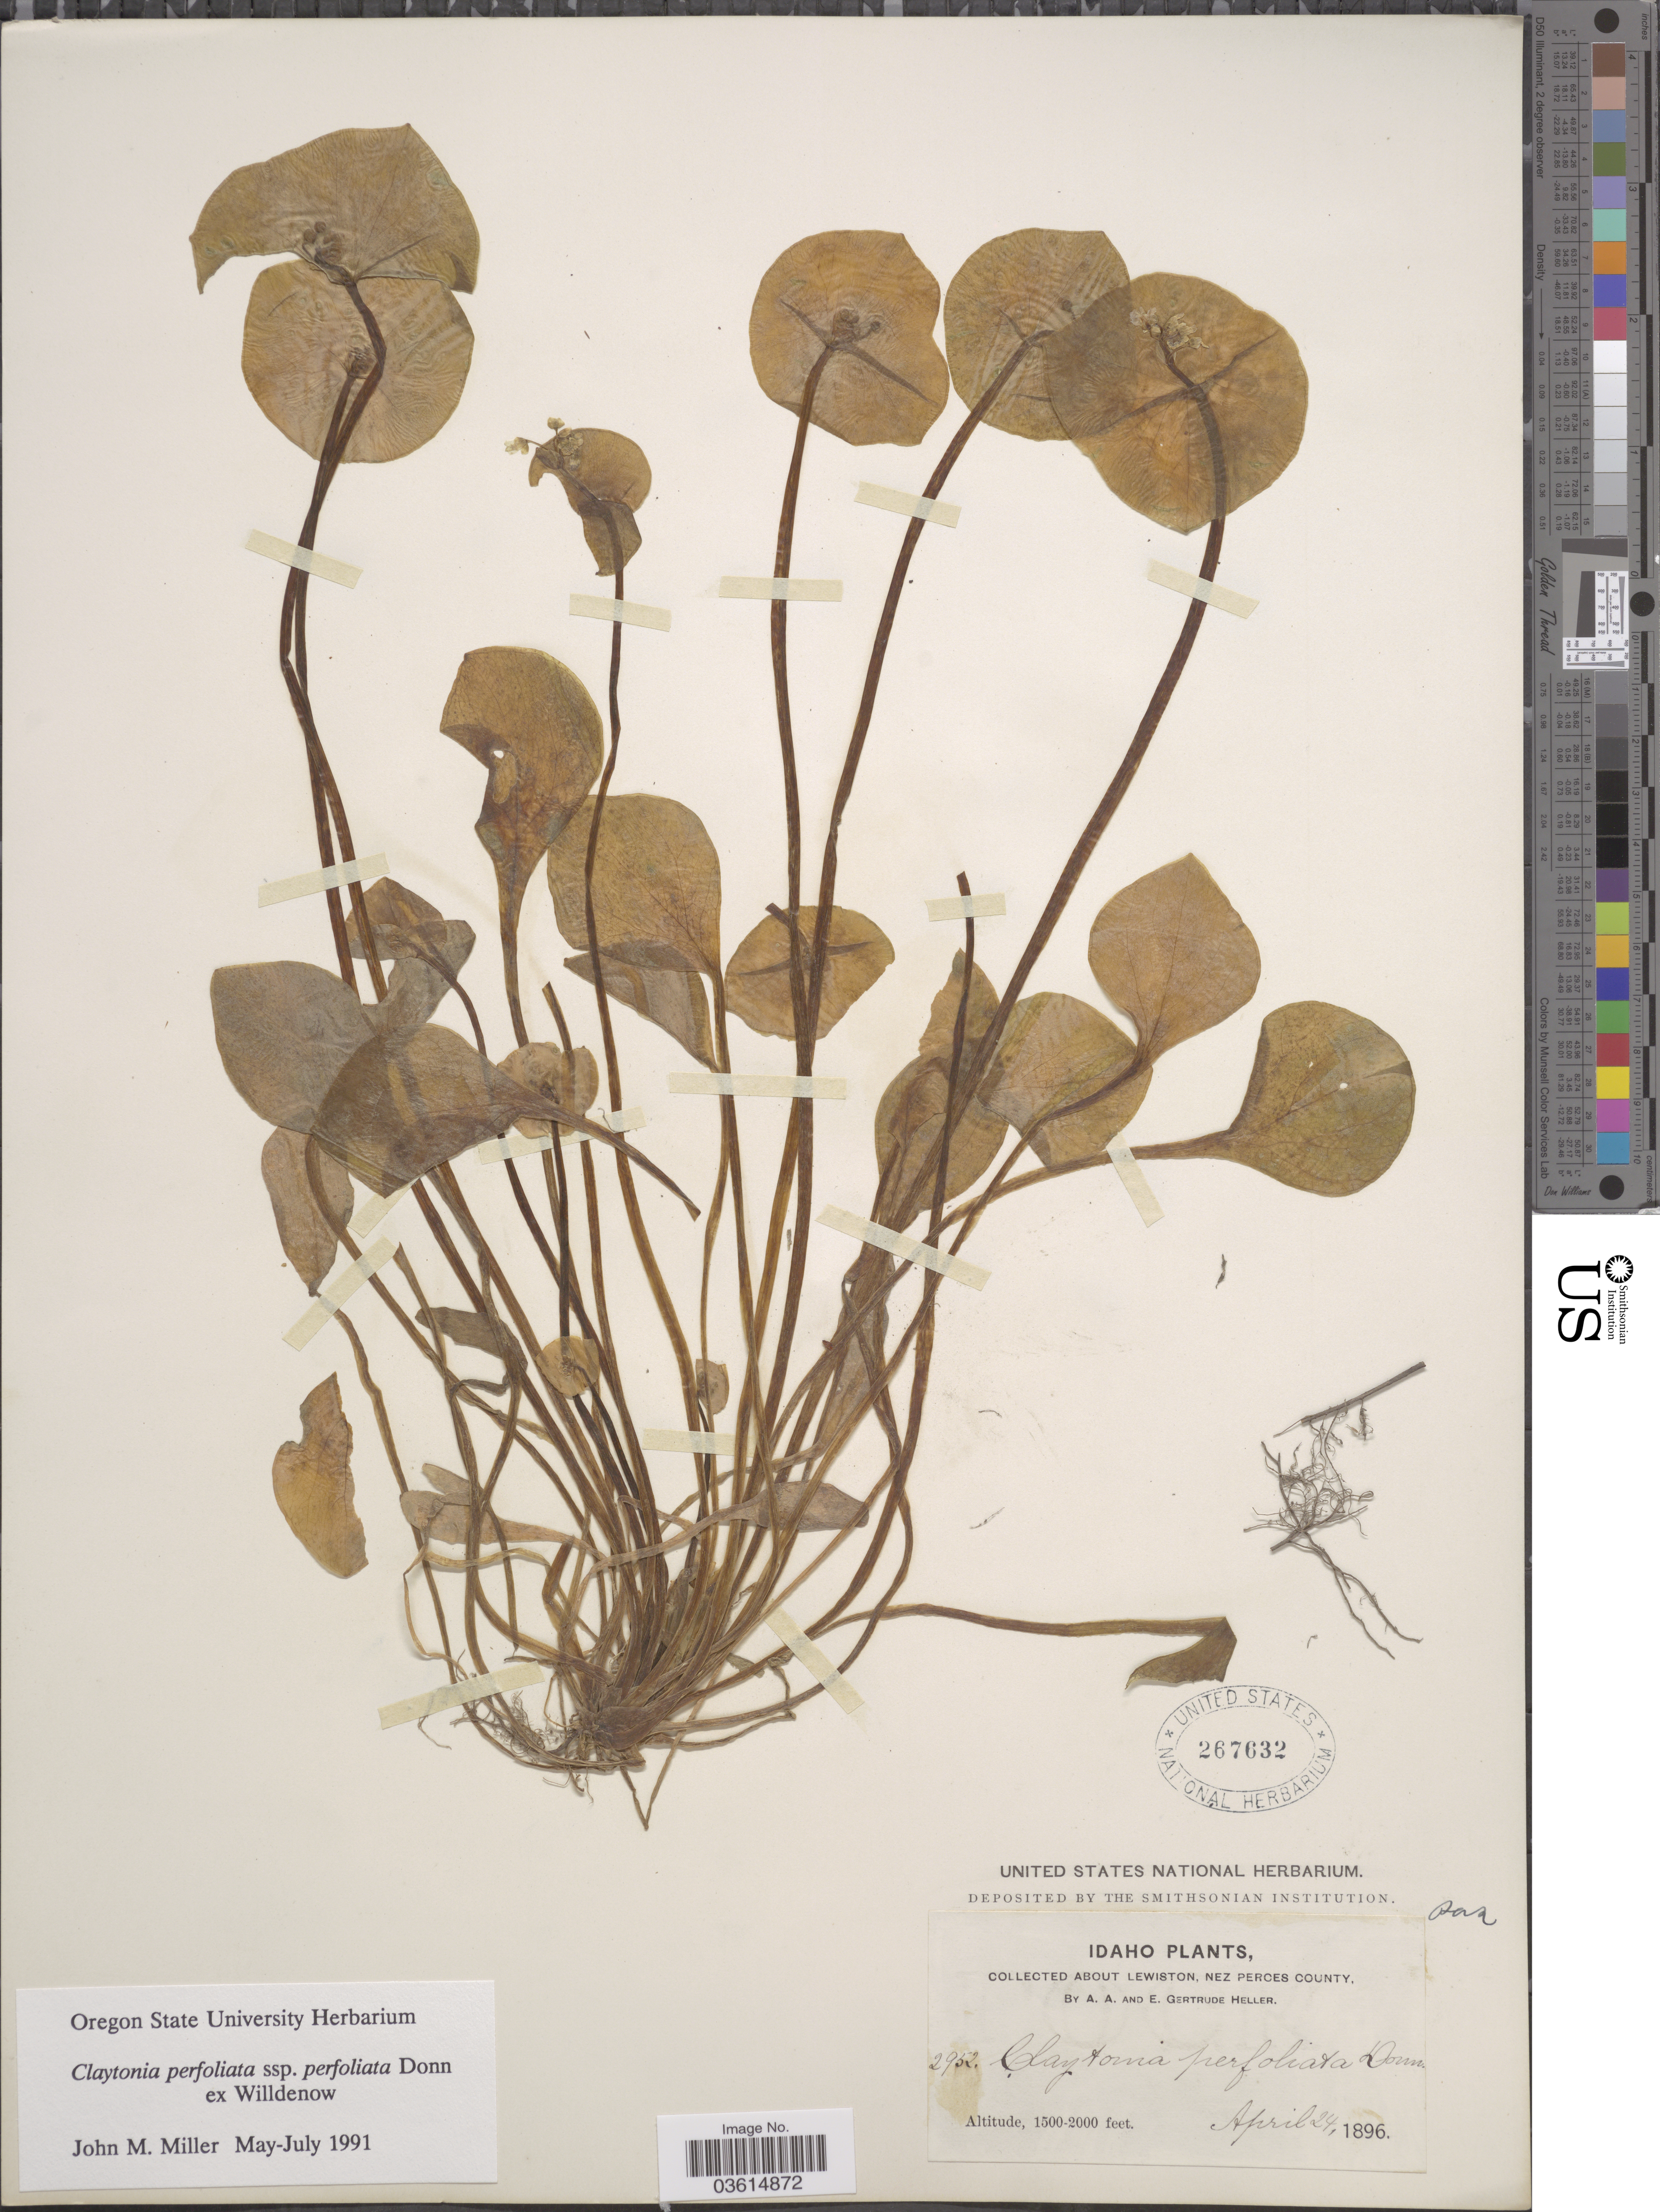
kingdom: Plantae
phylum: Tracheophyta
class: Magnoliopsida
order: Caryophyllales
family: Montiaceae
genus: Claytonia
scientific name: Claytonia perfoliata subsp. perfoliata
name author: Donn ex Willd.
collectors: A. A. Heller & E. G. Heller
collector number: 2952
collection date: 1896-04-24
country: United States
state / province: Idaho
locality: About Lewiston, Nez Perces County.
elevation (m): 457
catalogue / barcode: US 267632